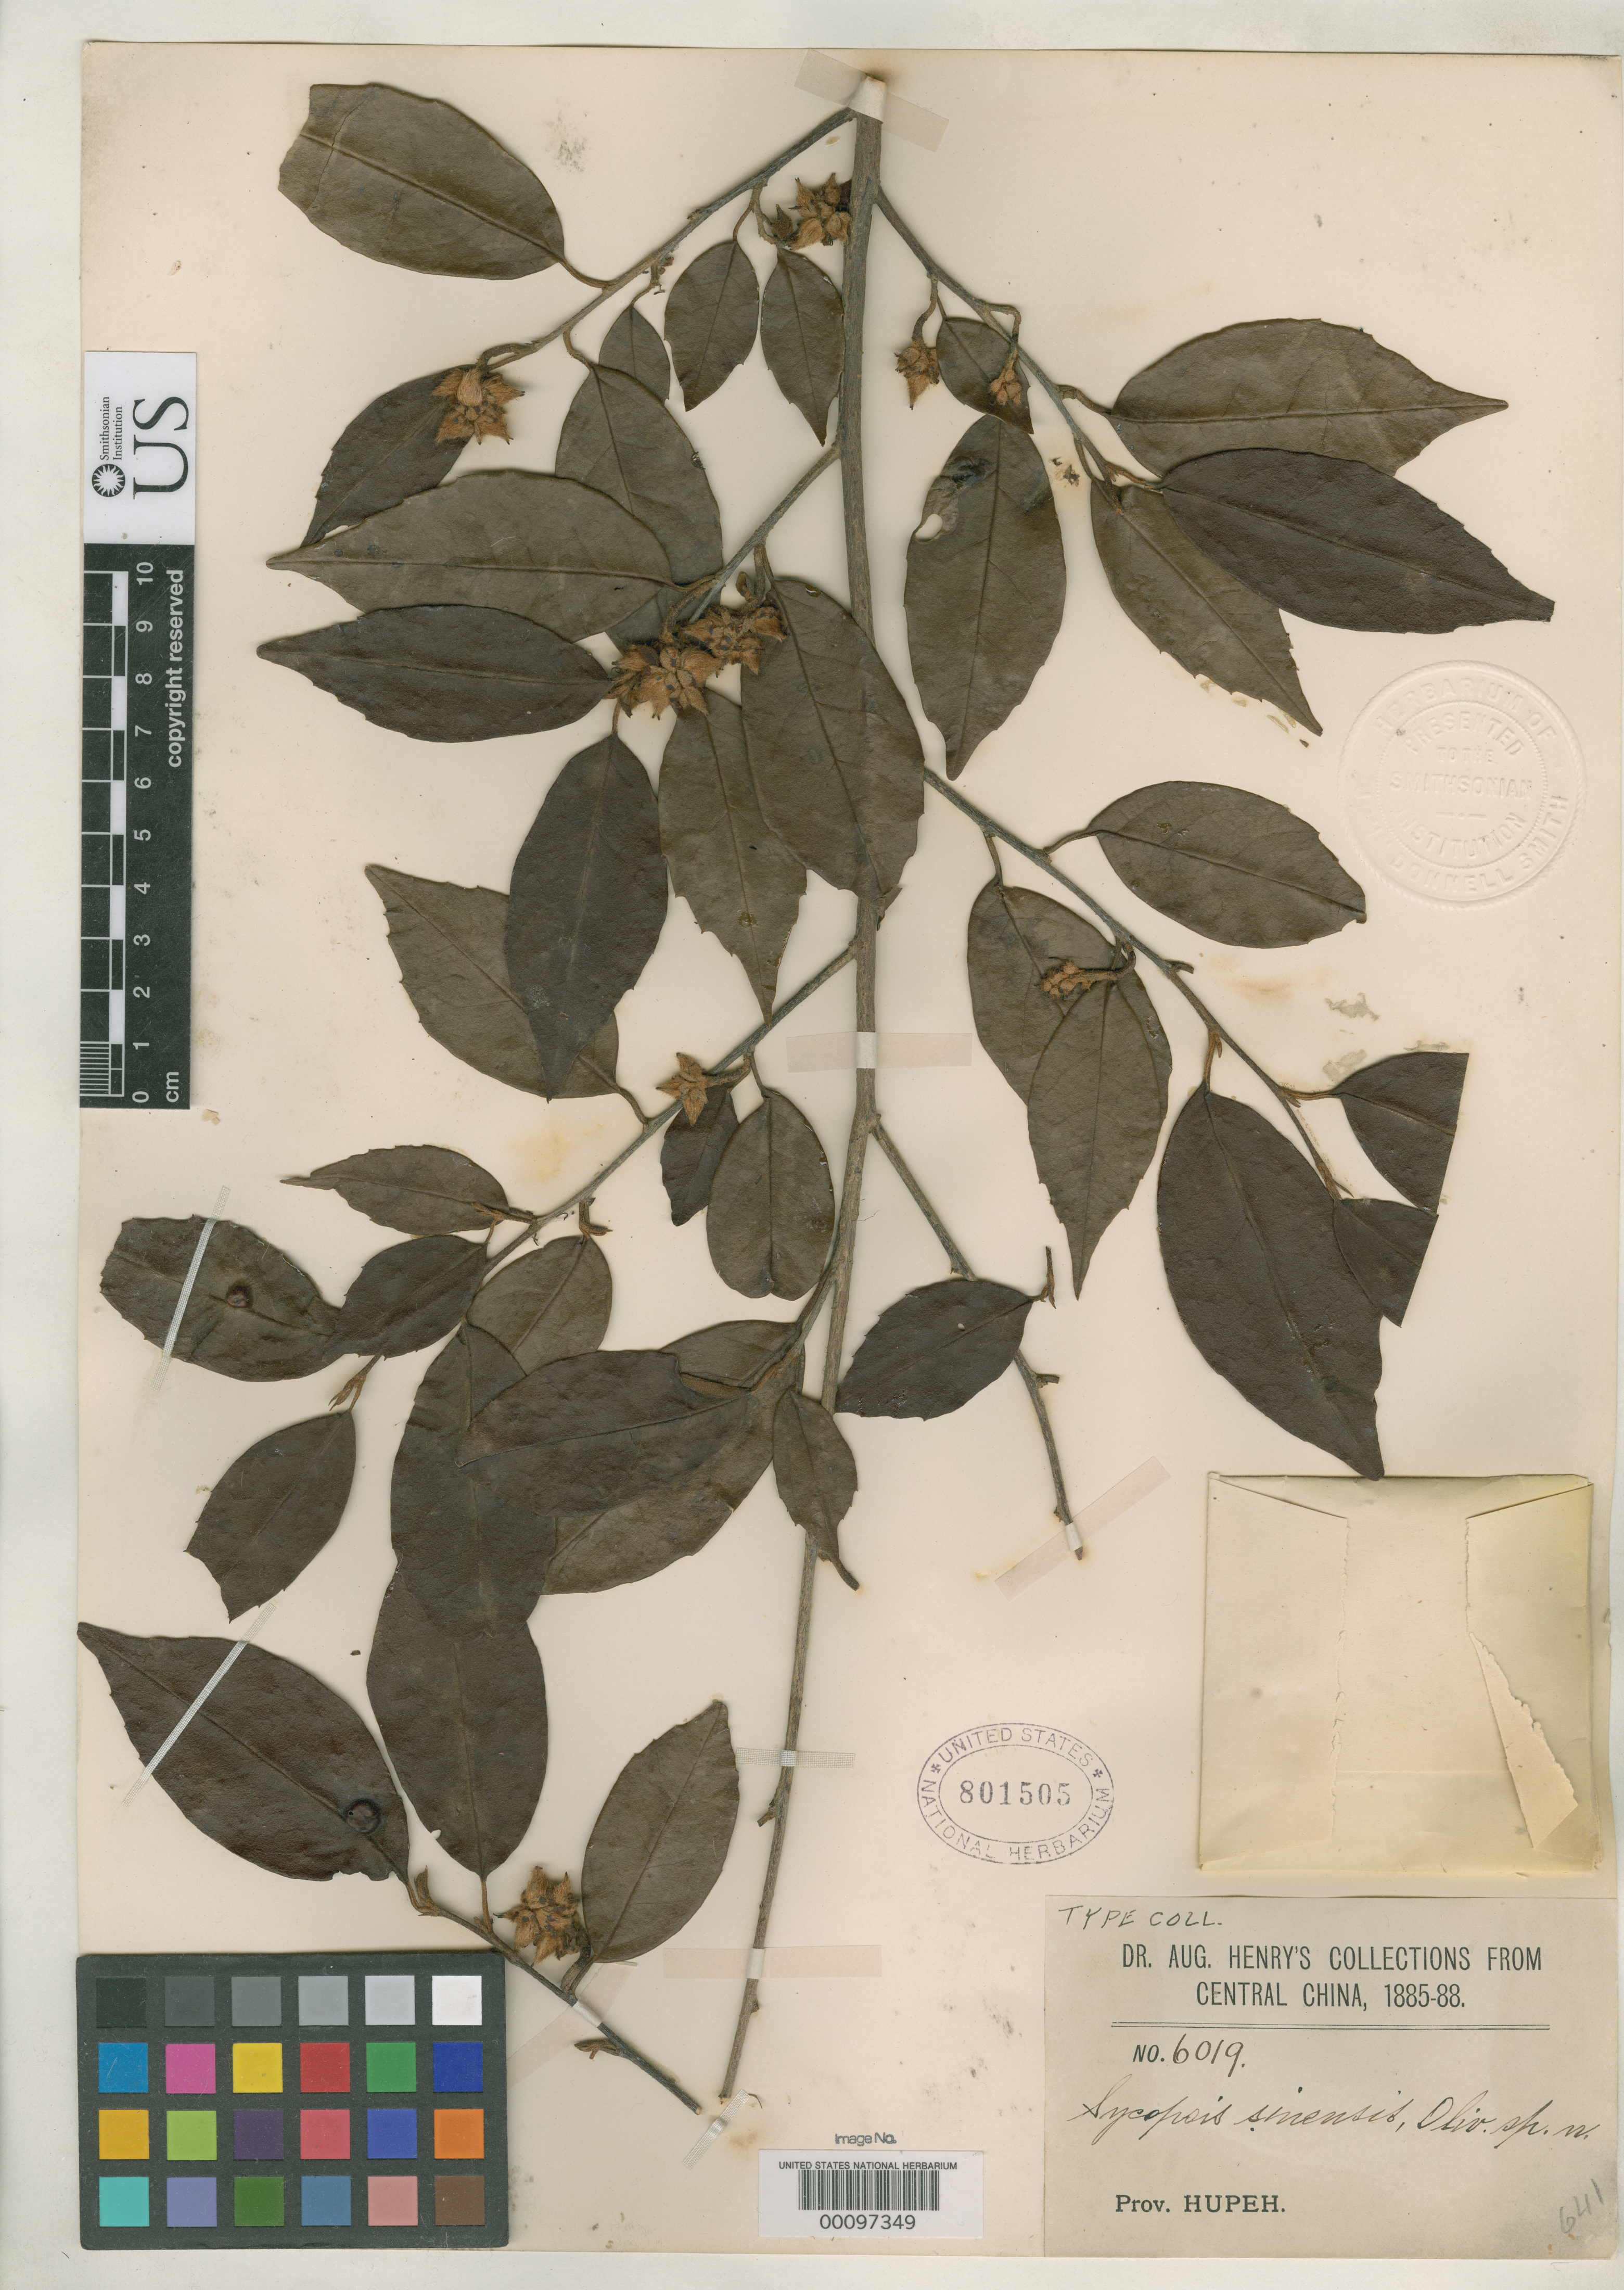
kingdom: Plantae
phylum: Tracheophyta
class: Magnoliopsida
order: Saxifragales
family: Hamamelidaceae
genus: Sycopsis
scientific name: Sycopsis sinensis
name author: Oliv.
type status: Isosyntype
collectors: A. Henry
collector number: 6019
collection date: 1885/1888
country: China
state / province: Hubei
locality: Central China. Prov. Hupeh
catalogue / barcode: US 801505